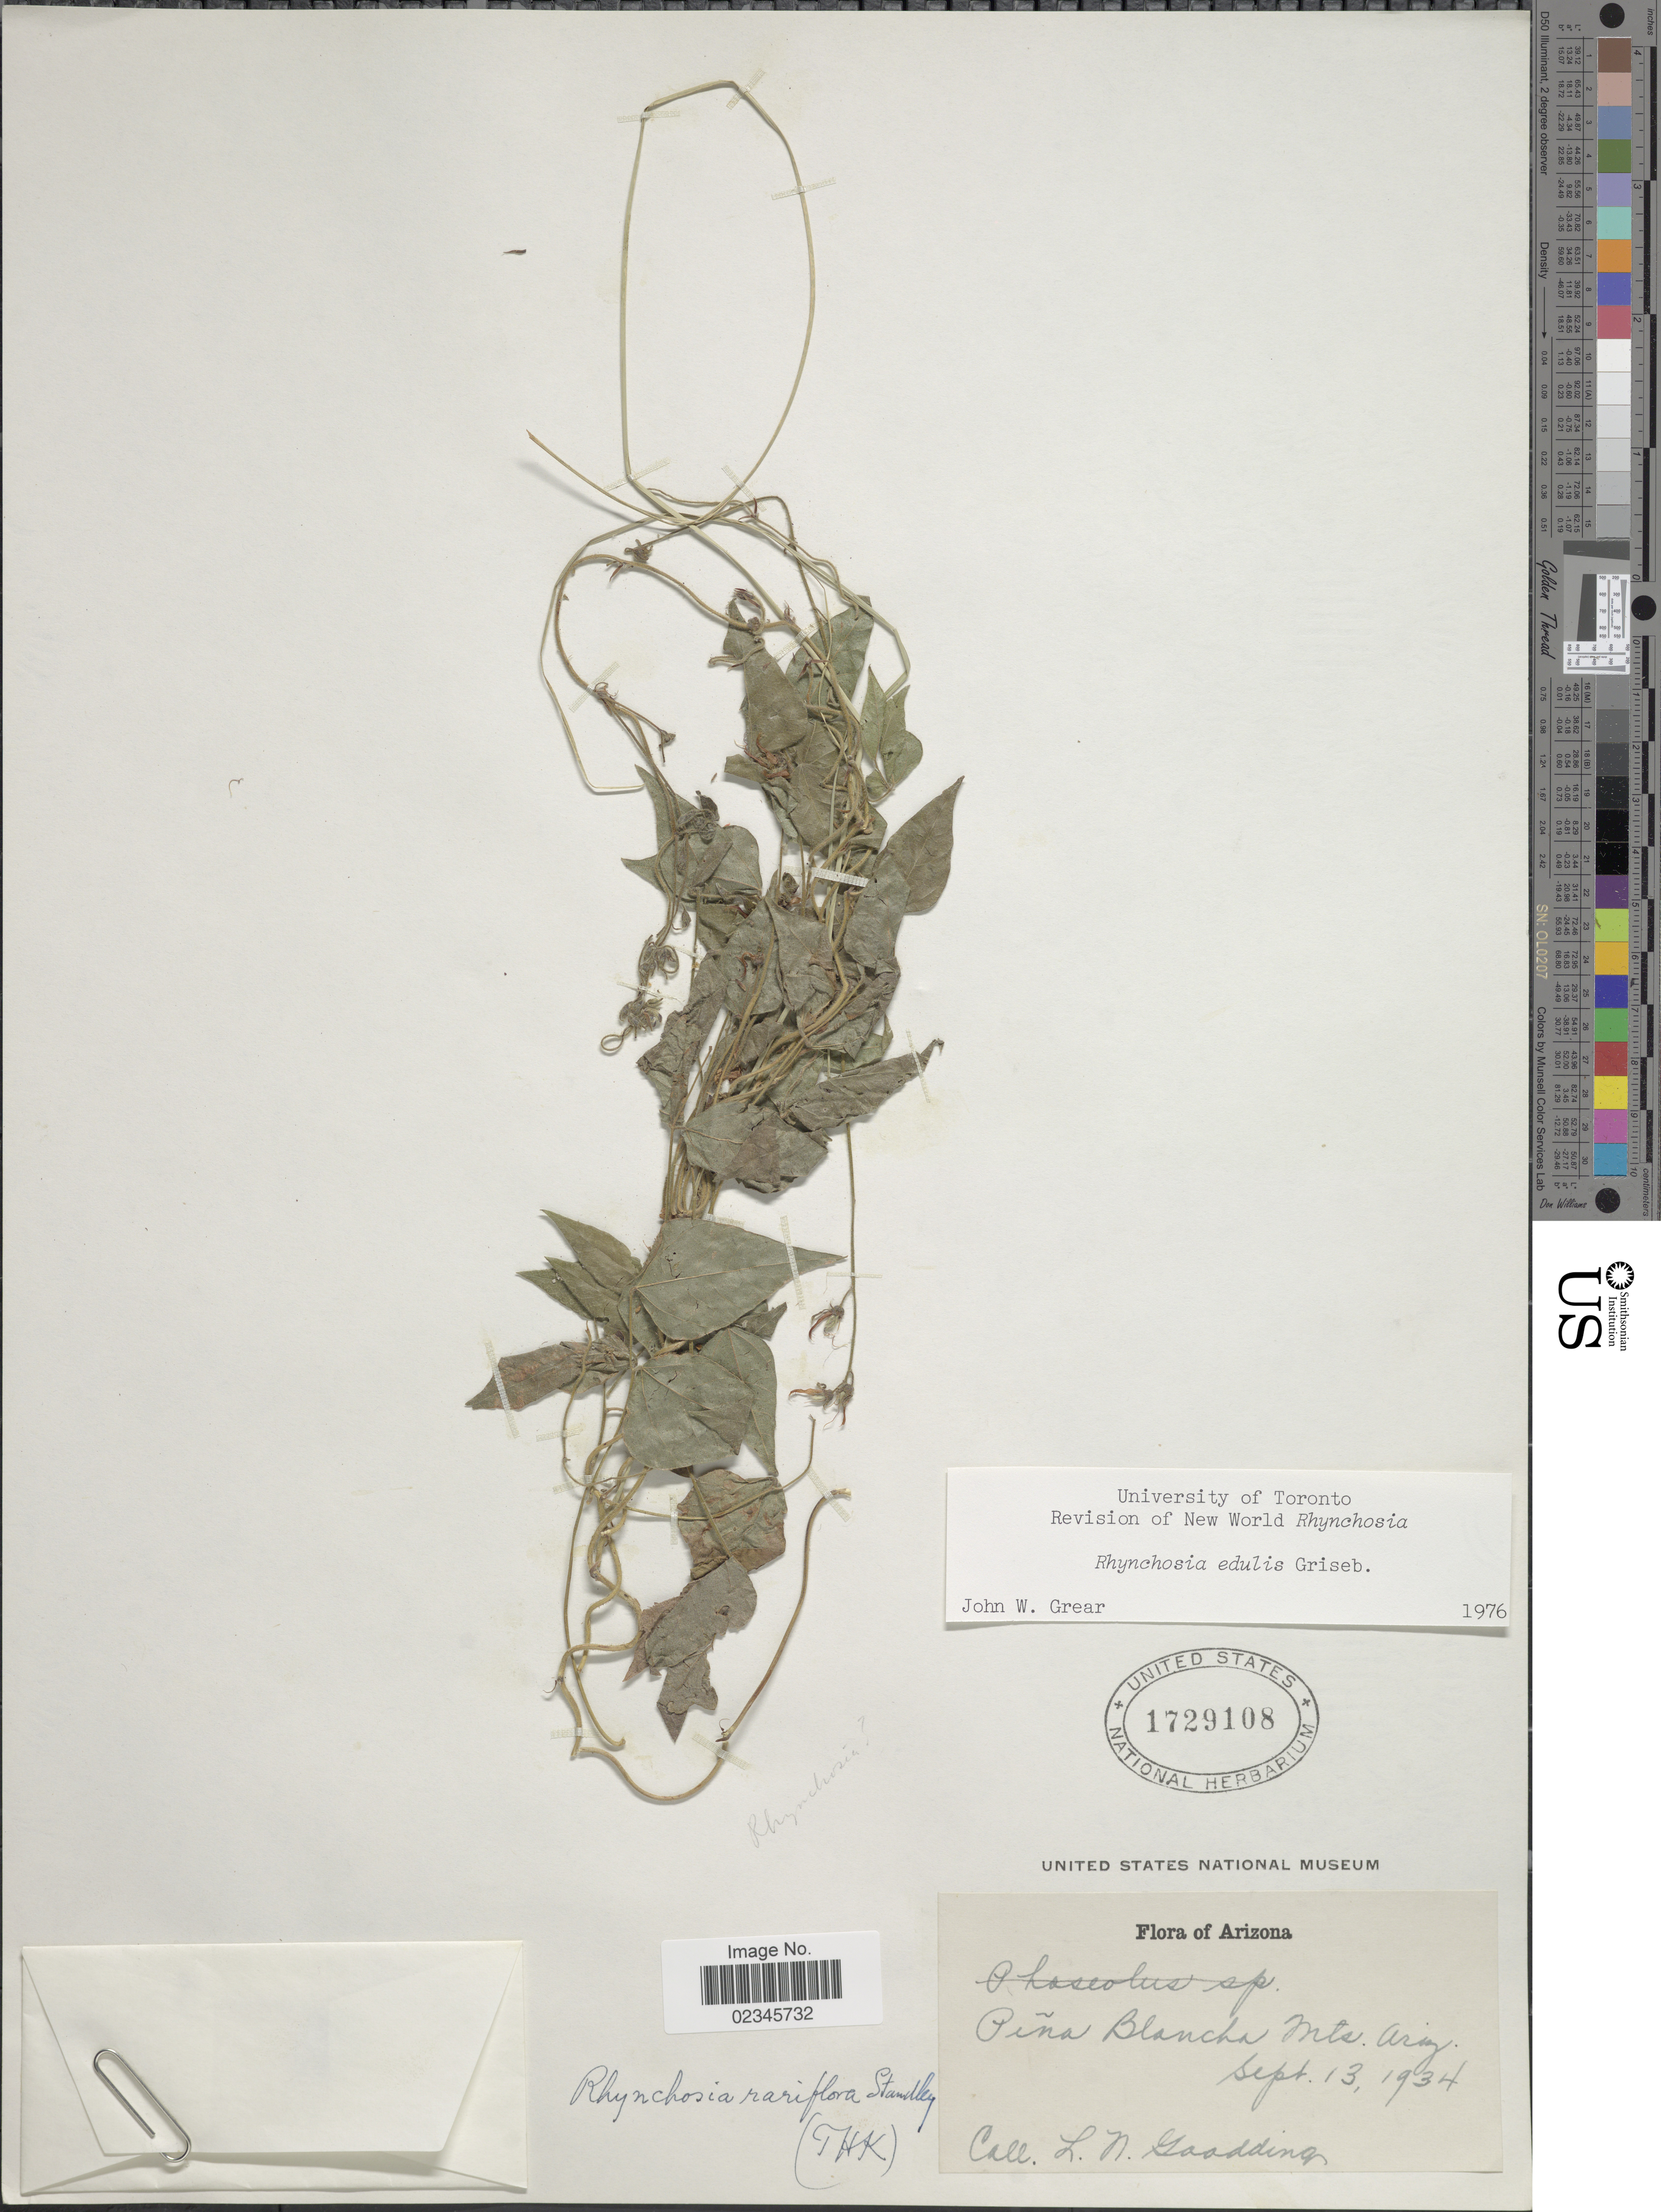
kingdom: Plantae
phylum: Tracheophyta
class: Magnoliopsida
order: Fabales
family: Fabaceae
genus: Rhynchosia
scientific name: Rhynchosia edulis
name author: Griseb.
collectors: L. N. Goodding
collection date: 1934-09-13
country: United States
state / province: Arizona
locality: Pina Blancha Mts.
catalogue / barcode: US 1729108